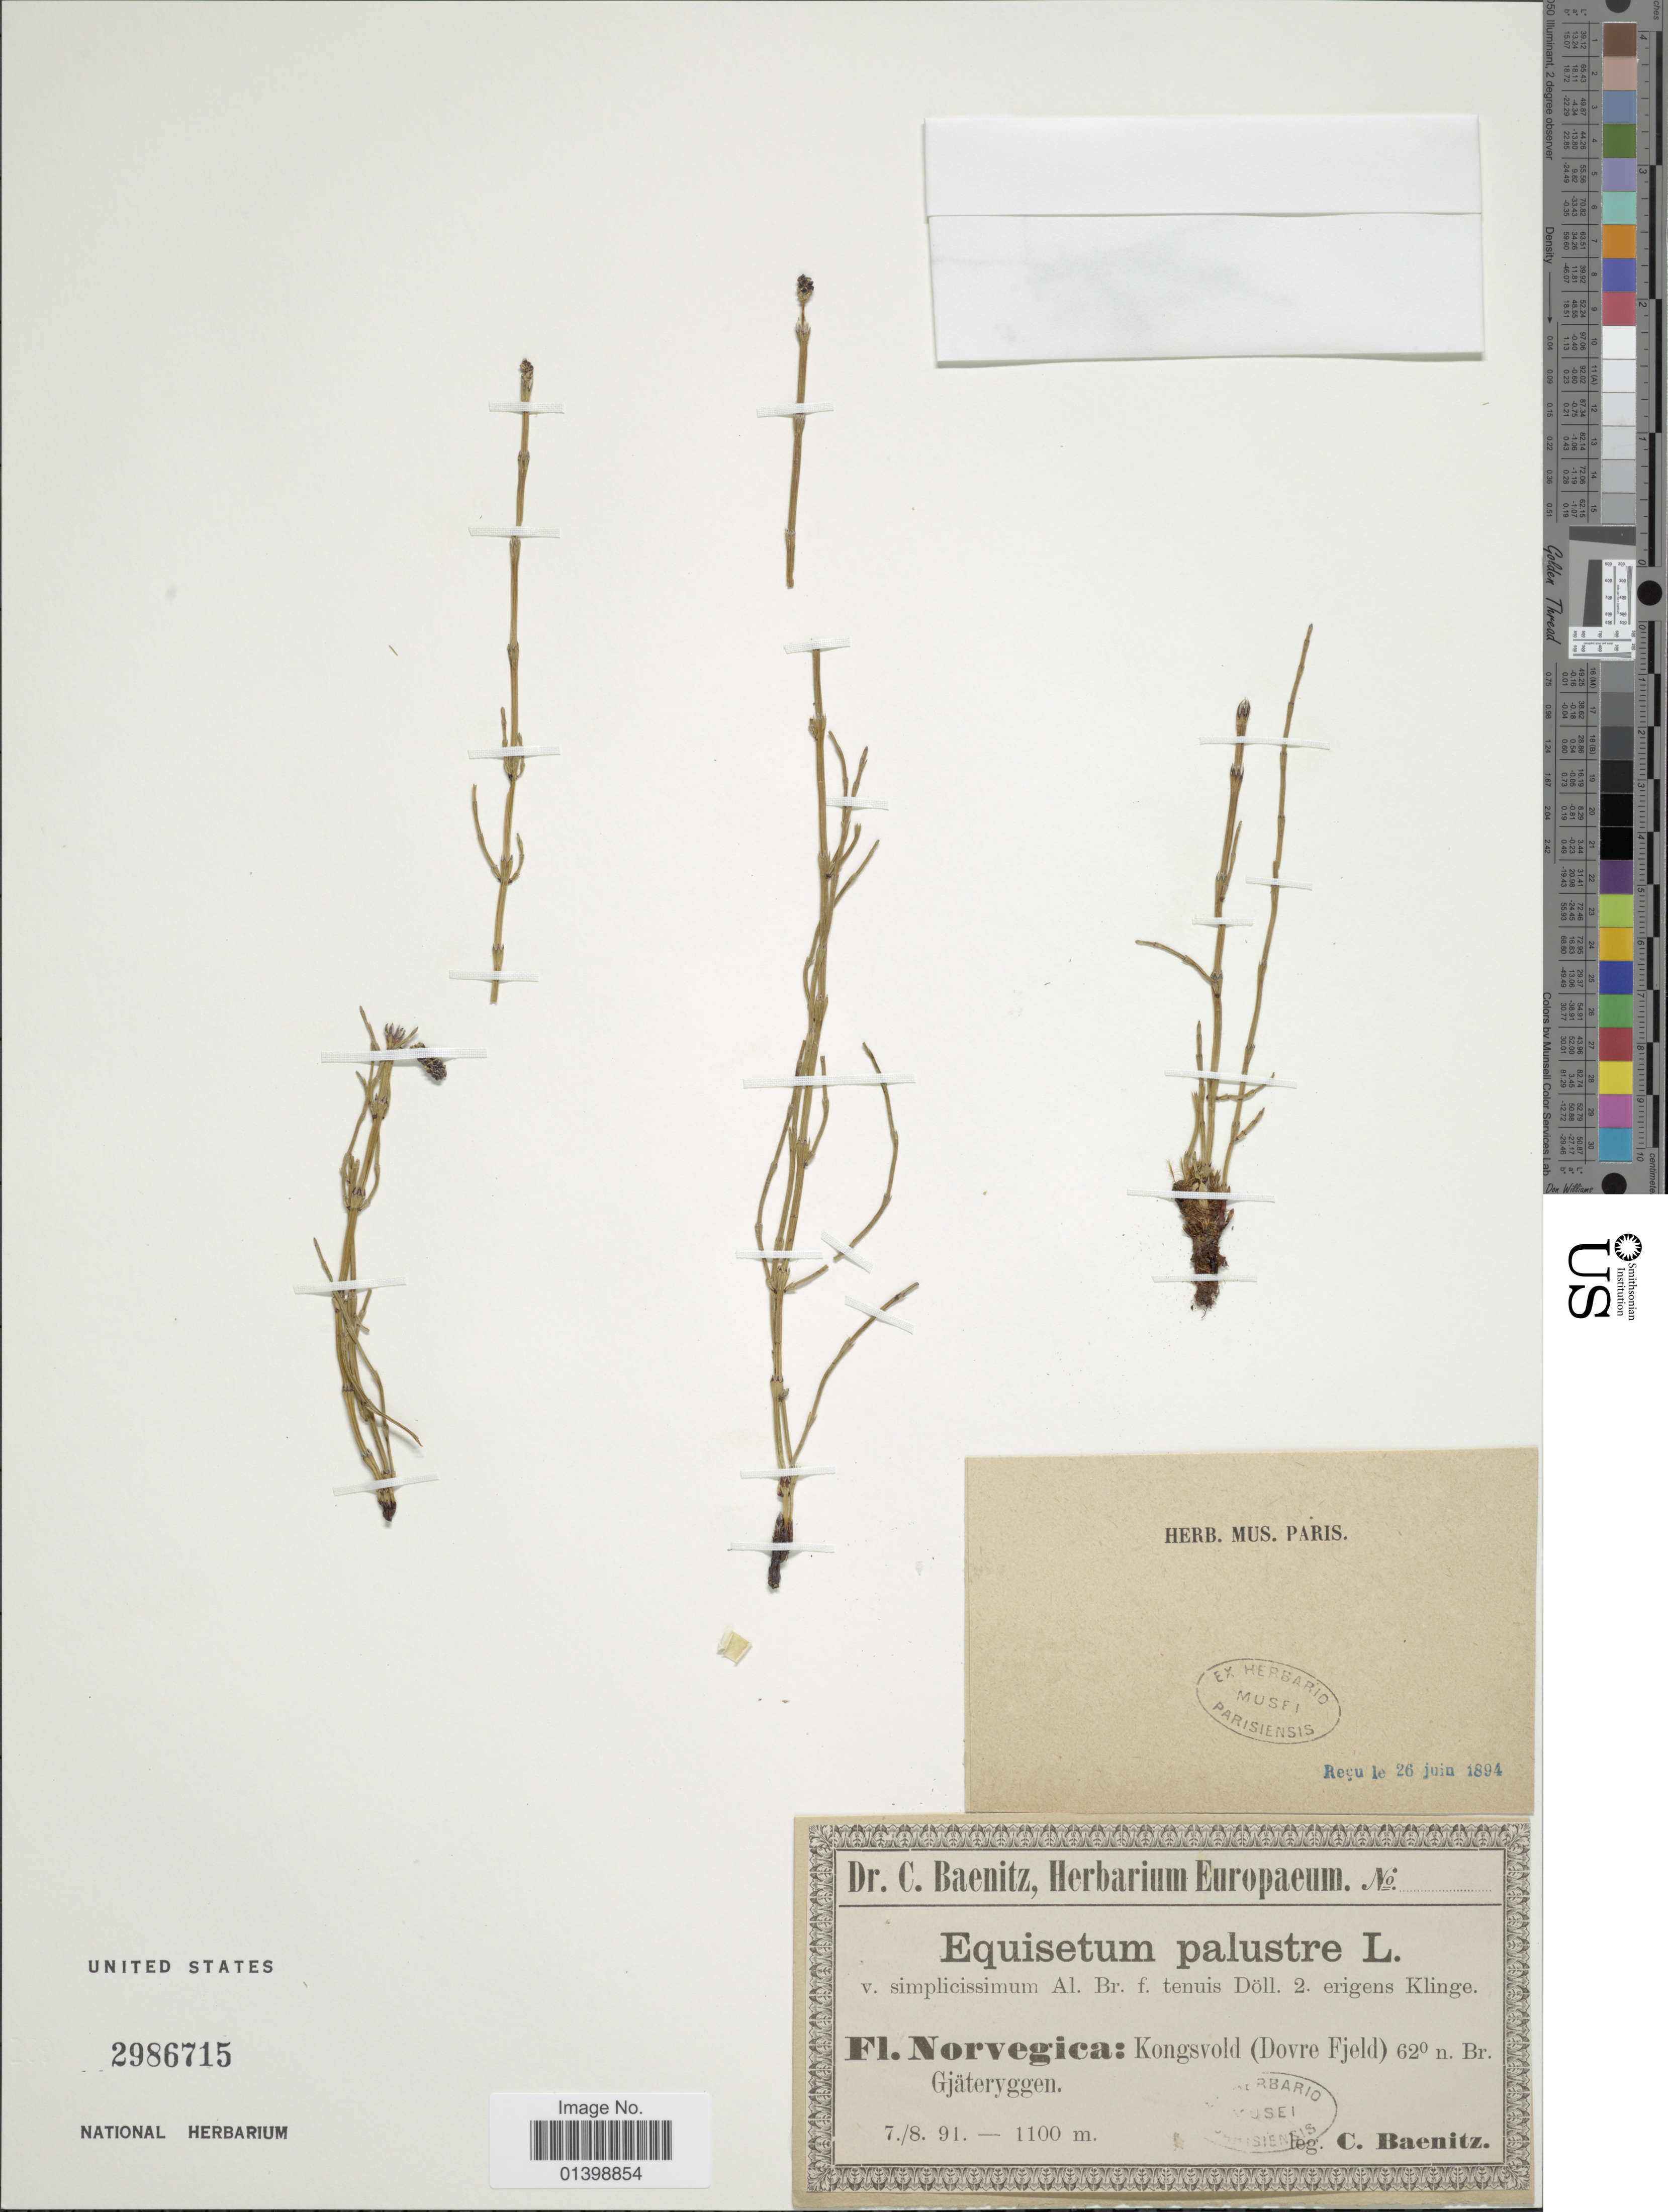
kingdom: Plantae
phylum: Tracheophyta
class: Polypodiopsida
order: Equisetales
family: Equisetaceae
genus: Equisetum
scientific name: Equisetum palustre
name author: L.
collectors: C. G. Baenitz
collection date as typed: Transcribed d/m/y: 7/8/91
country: Norway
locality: Kongsvold (Dovre Fjeld), Gjäteryggen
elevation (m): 1100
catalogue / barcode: US 2986715